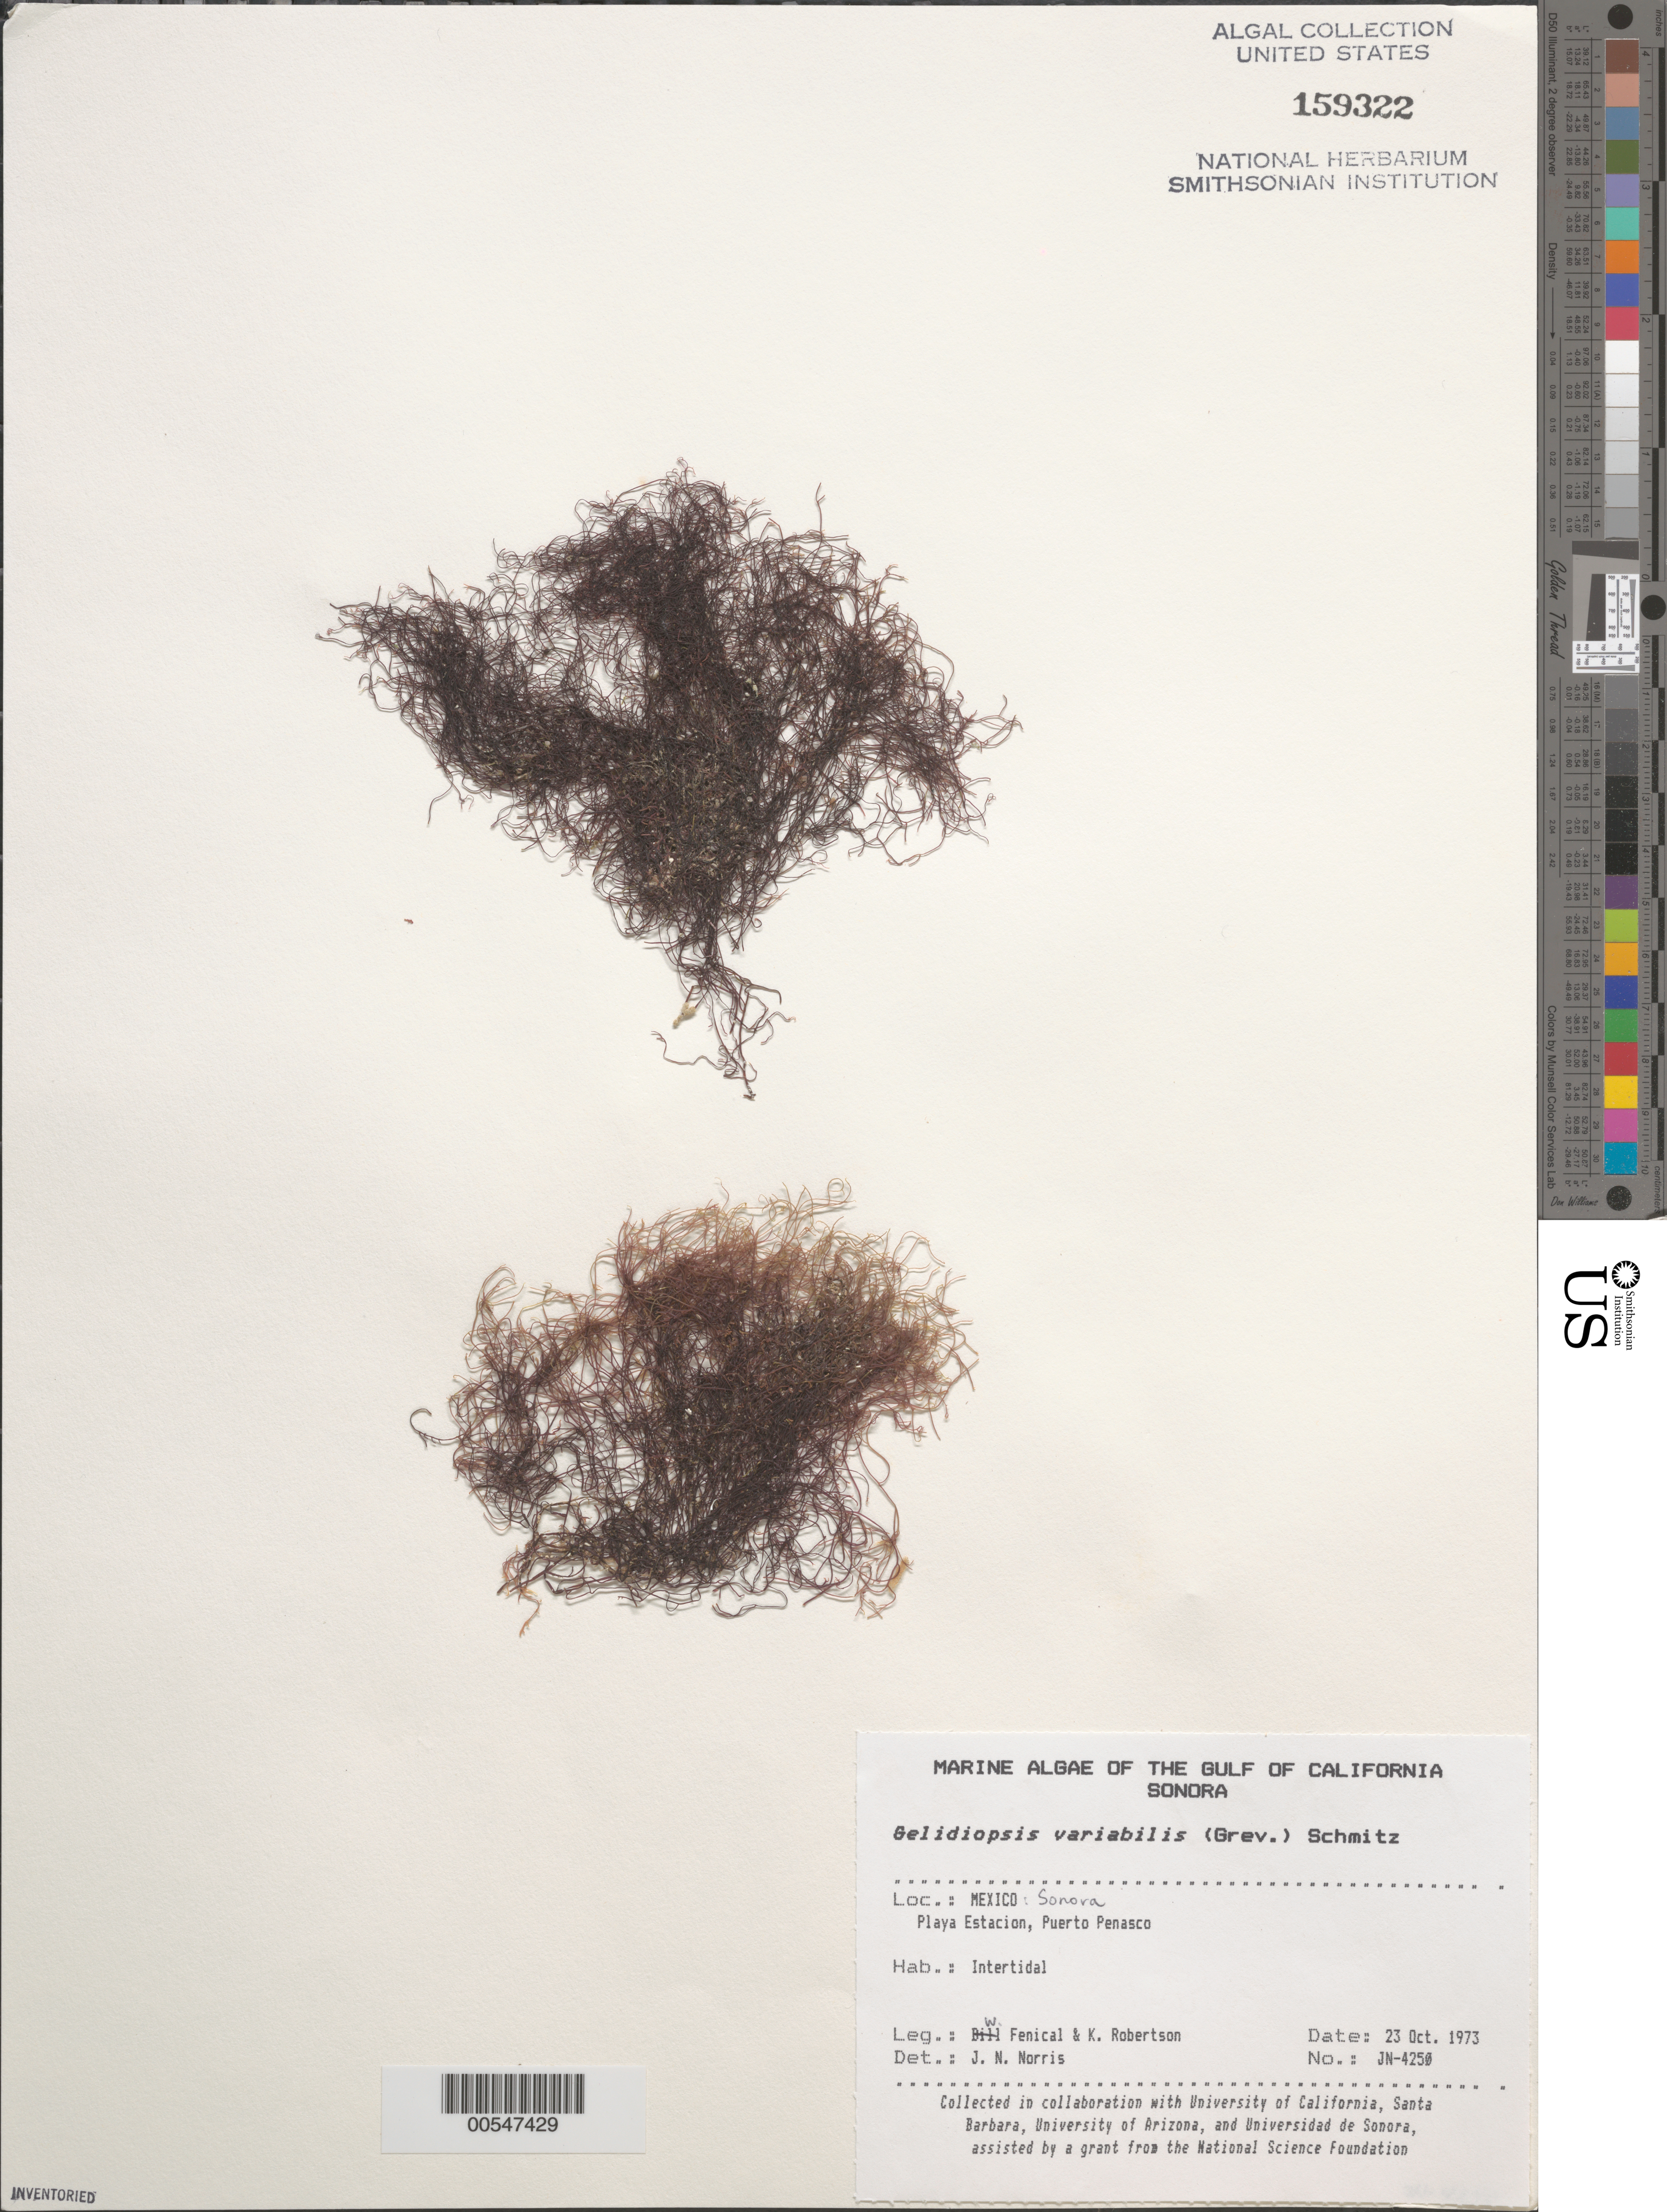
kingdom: Plantae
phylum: Rhodophyta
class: Florideophyceae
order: Rhodymeniales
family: Lomentariaceae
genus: Ceratodictyon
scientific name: Ceratodictyon variabile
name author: (J. Agardh) R.E. Norris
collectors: W. Fenical & K. Robertson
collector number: Jn-4250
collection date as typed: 23 Oct 1973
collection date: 1973-10-23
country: Mexico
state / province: Sonora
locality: Playa Estacion, Puerto Penasco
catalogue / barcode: US 159322